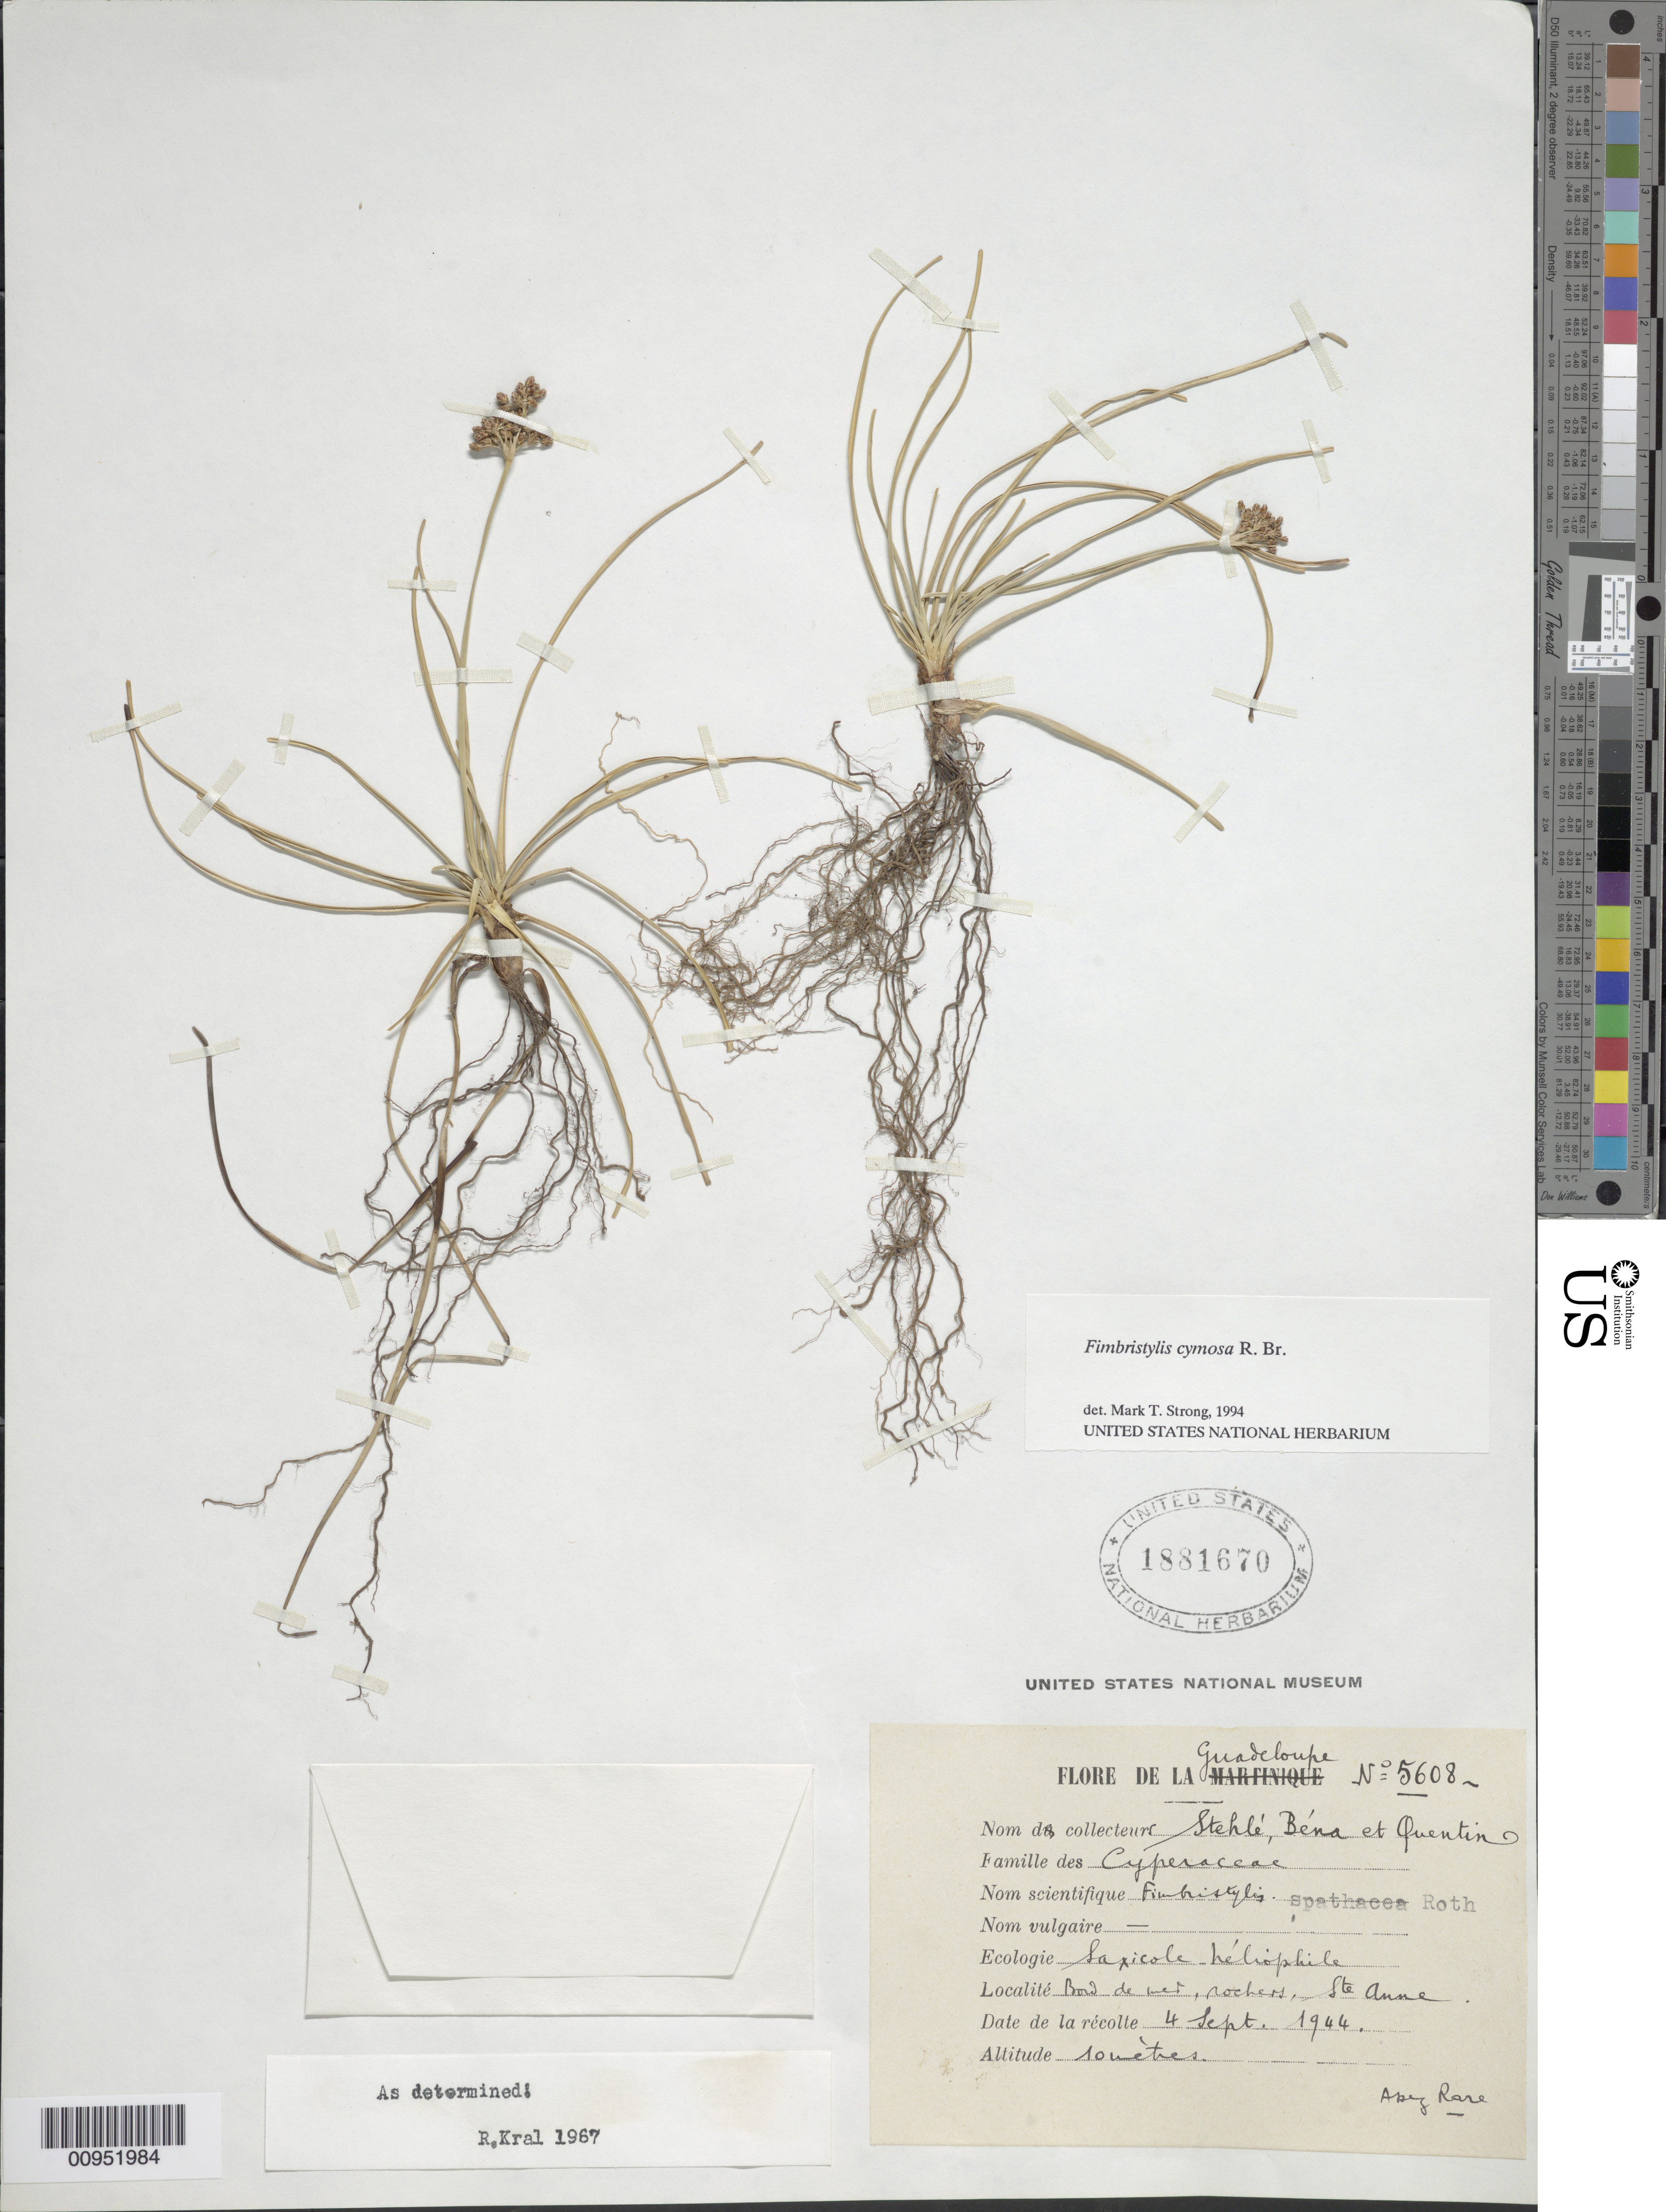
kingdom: Plantae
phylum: Tracheophyta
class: Liliopsida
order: Poales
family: Cyperaceae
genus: Fimbristylis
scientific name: Fimbristylis cymosa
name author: R. Br.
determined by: Strong, M. T., (US), Smithsonian Institution - National Museum of Natural History (UNITED STATES)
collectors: H. Stehlé, R. Quentin & P. Bena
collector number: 5608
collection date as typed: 04 Sep 1944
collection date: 1944-09-04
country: Guadeloupe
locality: Bord de mer, rochers, Ste. Anne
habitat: Saxicole héliophile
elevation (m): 10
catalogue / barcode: US 1881670